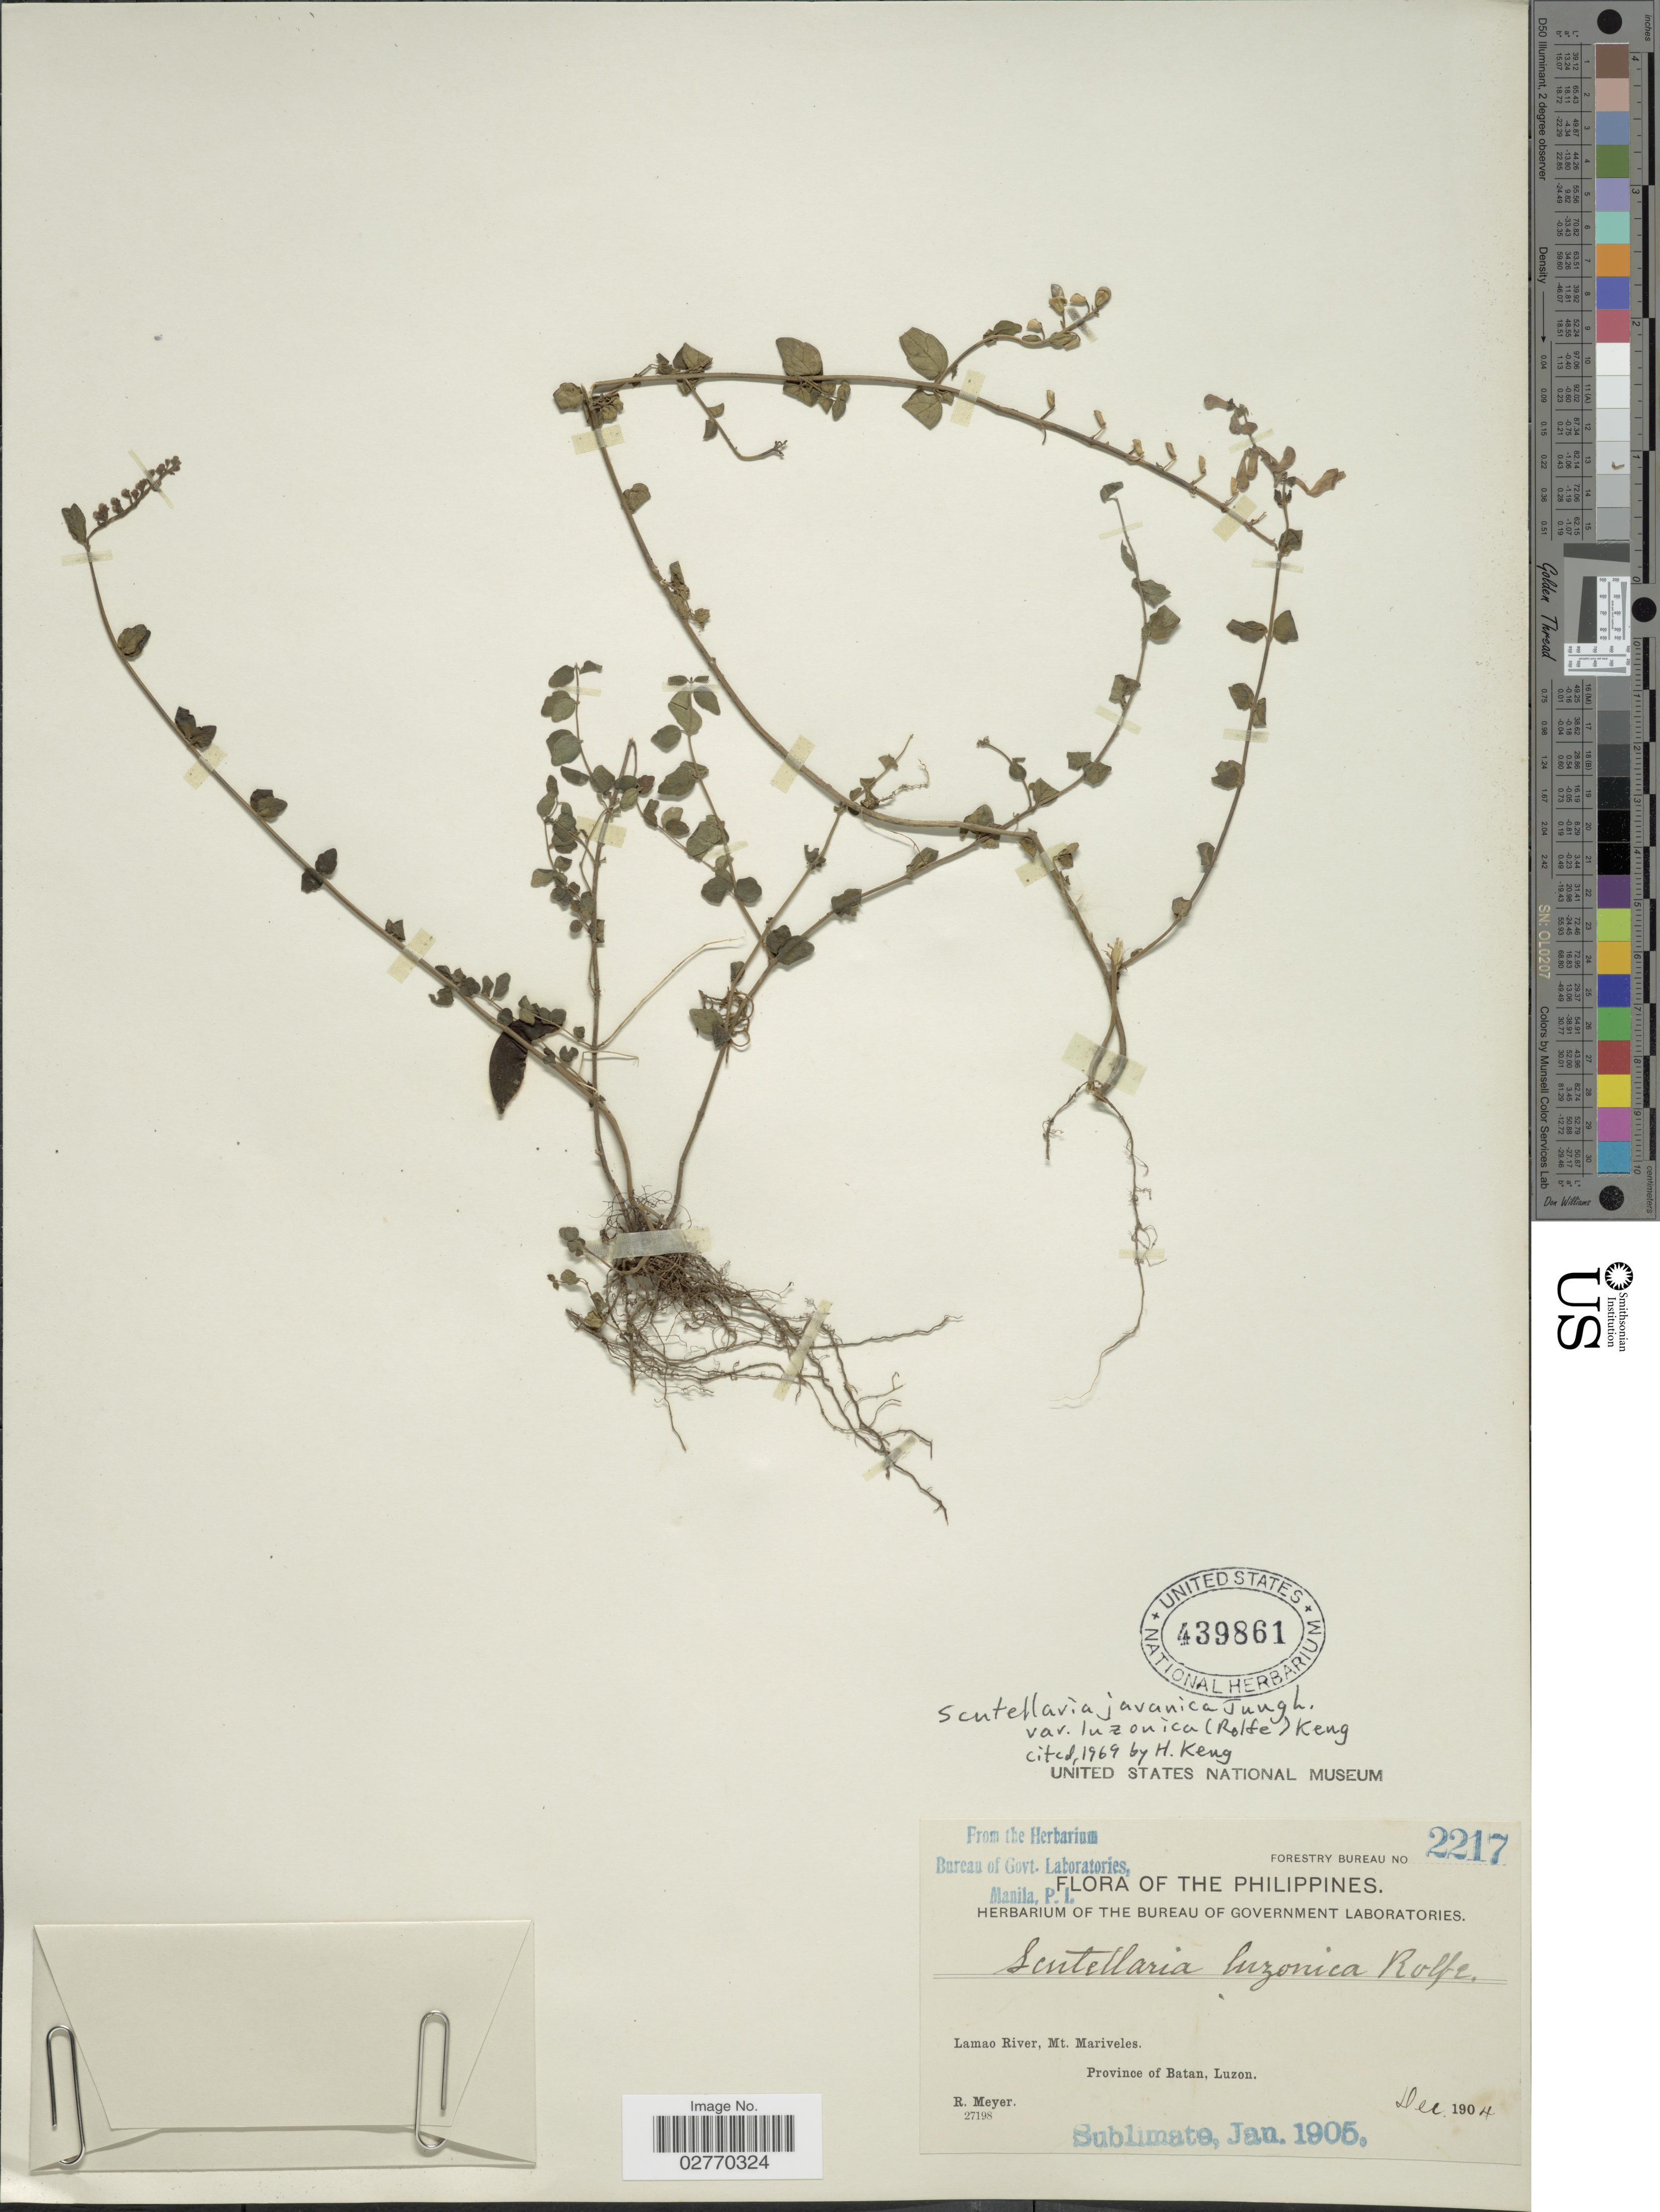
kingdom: Plantae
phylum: Tracheophyta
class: Magnoliopsida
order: Lamiales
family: Lamiaceae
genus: Scutellaria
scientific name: Scutellaria javanica var. luzonica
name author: (Rolfe) H. Keng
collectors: R. Meyer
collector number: Forestry Bureau 2217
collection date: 1904-12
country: Philippines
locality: Lamao River, Mt. Mariveles. Province of Batan, Luzon.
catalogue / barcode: US 439861